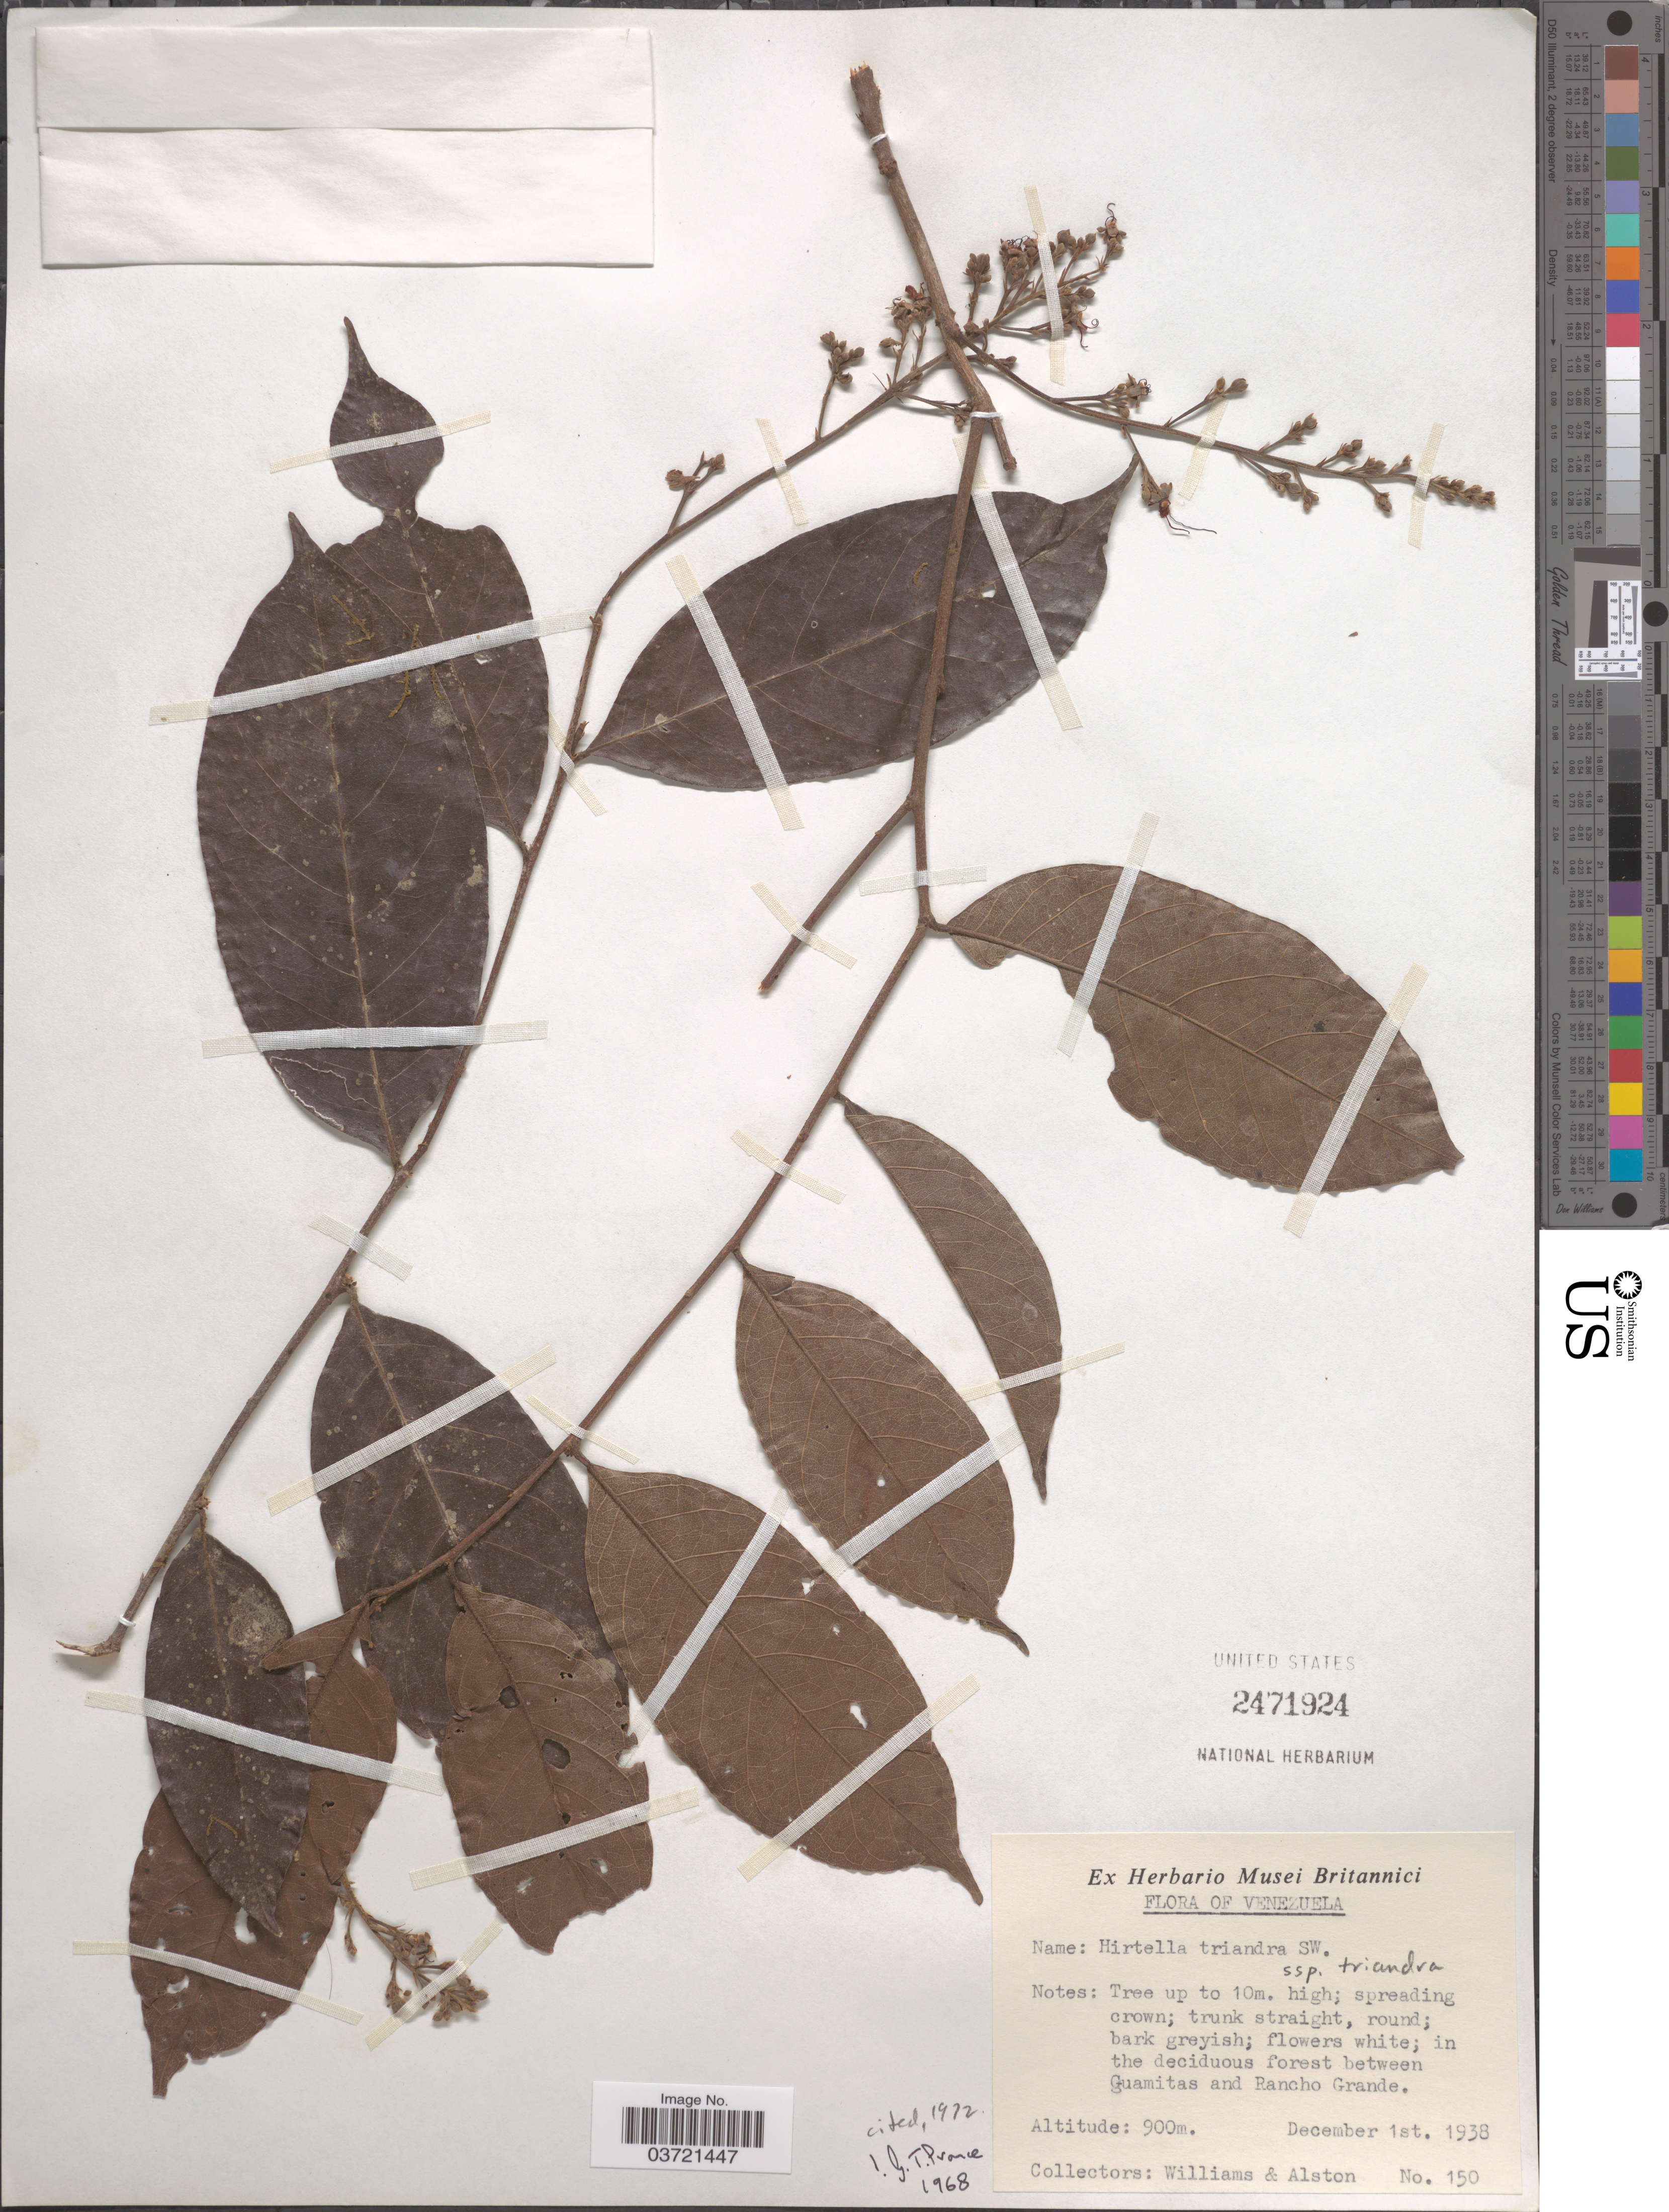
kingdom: Plantae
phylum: Tracheophyta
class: Magnoliopsida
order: Malpighiales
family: Chrysobalanaceae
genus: Hirtella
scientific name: Hirtella triandra subsp. triandra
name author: Sw.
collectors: -- Williams & Alston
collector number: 150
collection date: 1938-12-01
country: Venezuela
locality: In the deciduous forest between Guamitas and Rancho Grande.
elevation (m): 900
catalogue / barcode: US 2471924